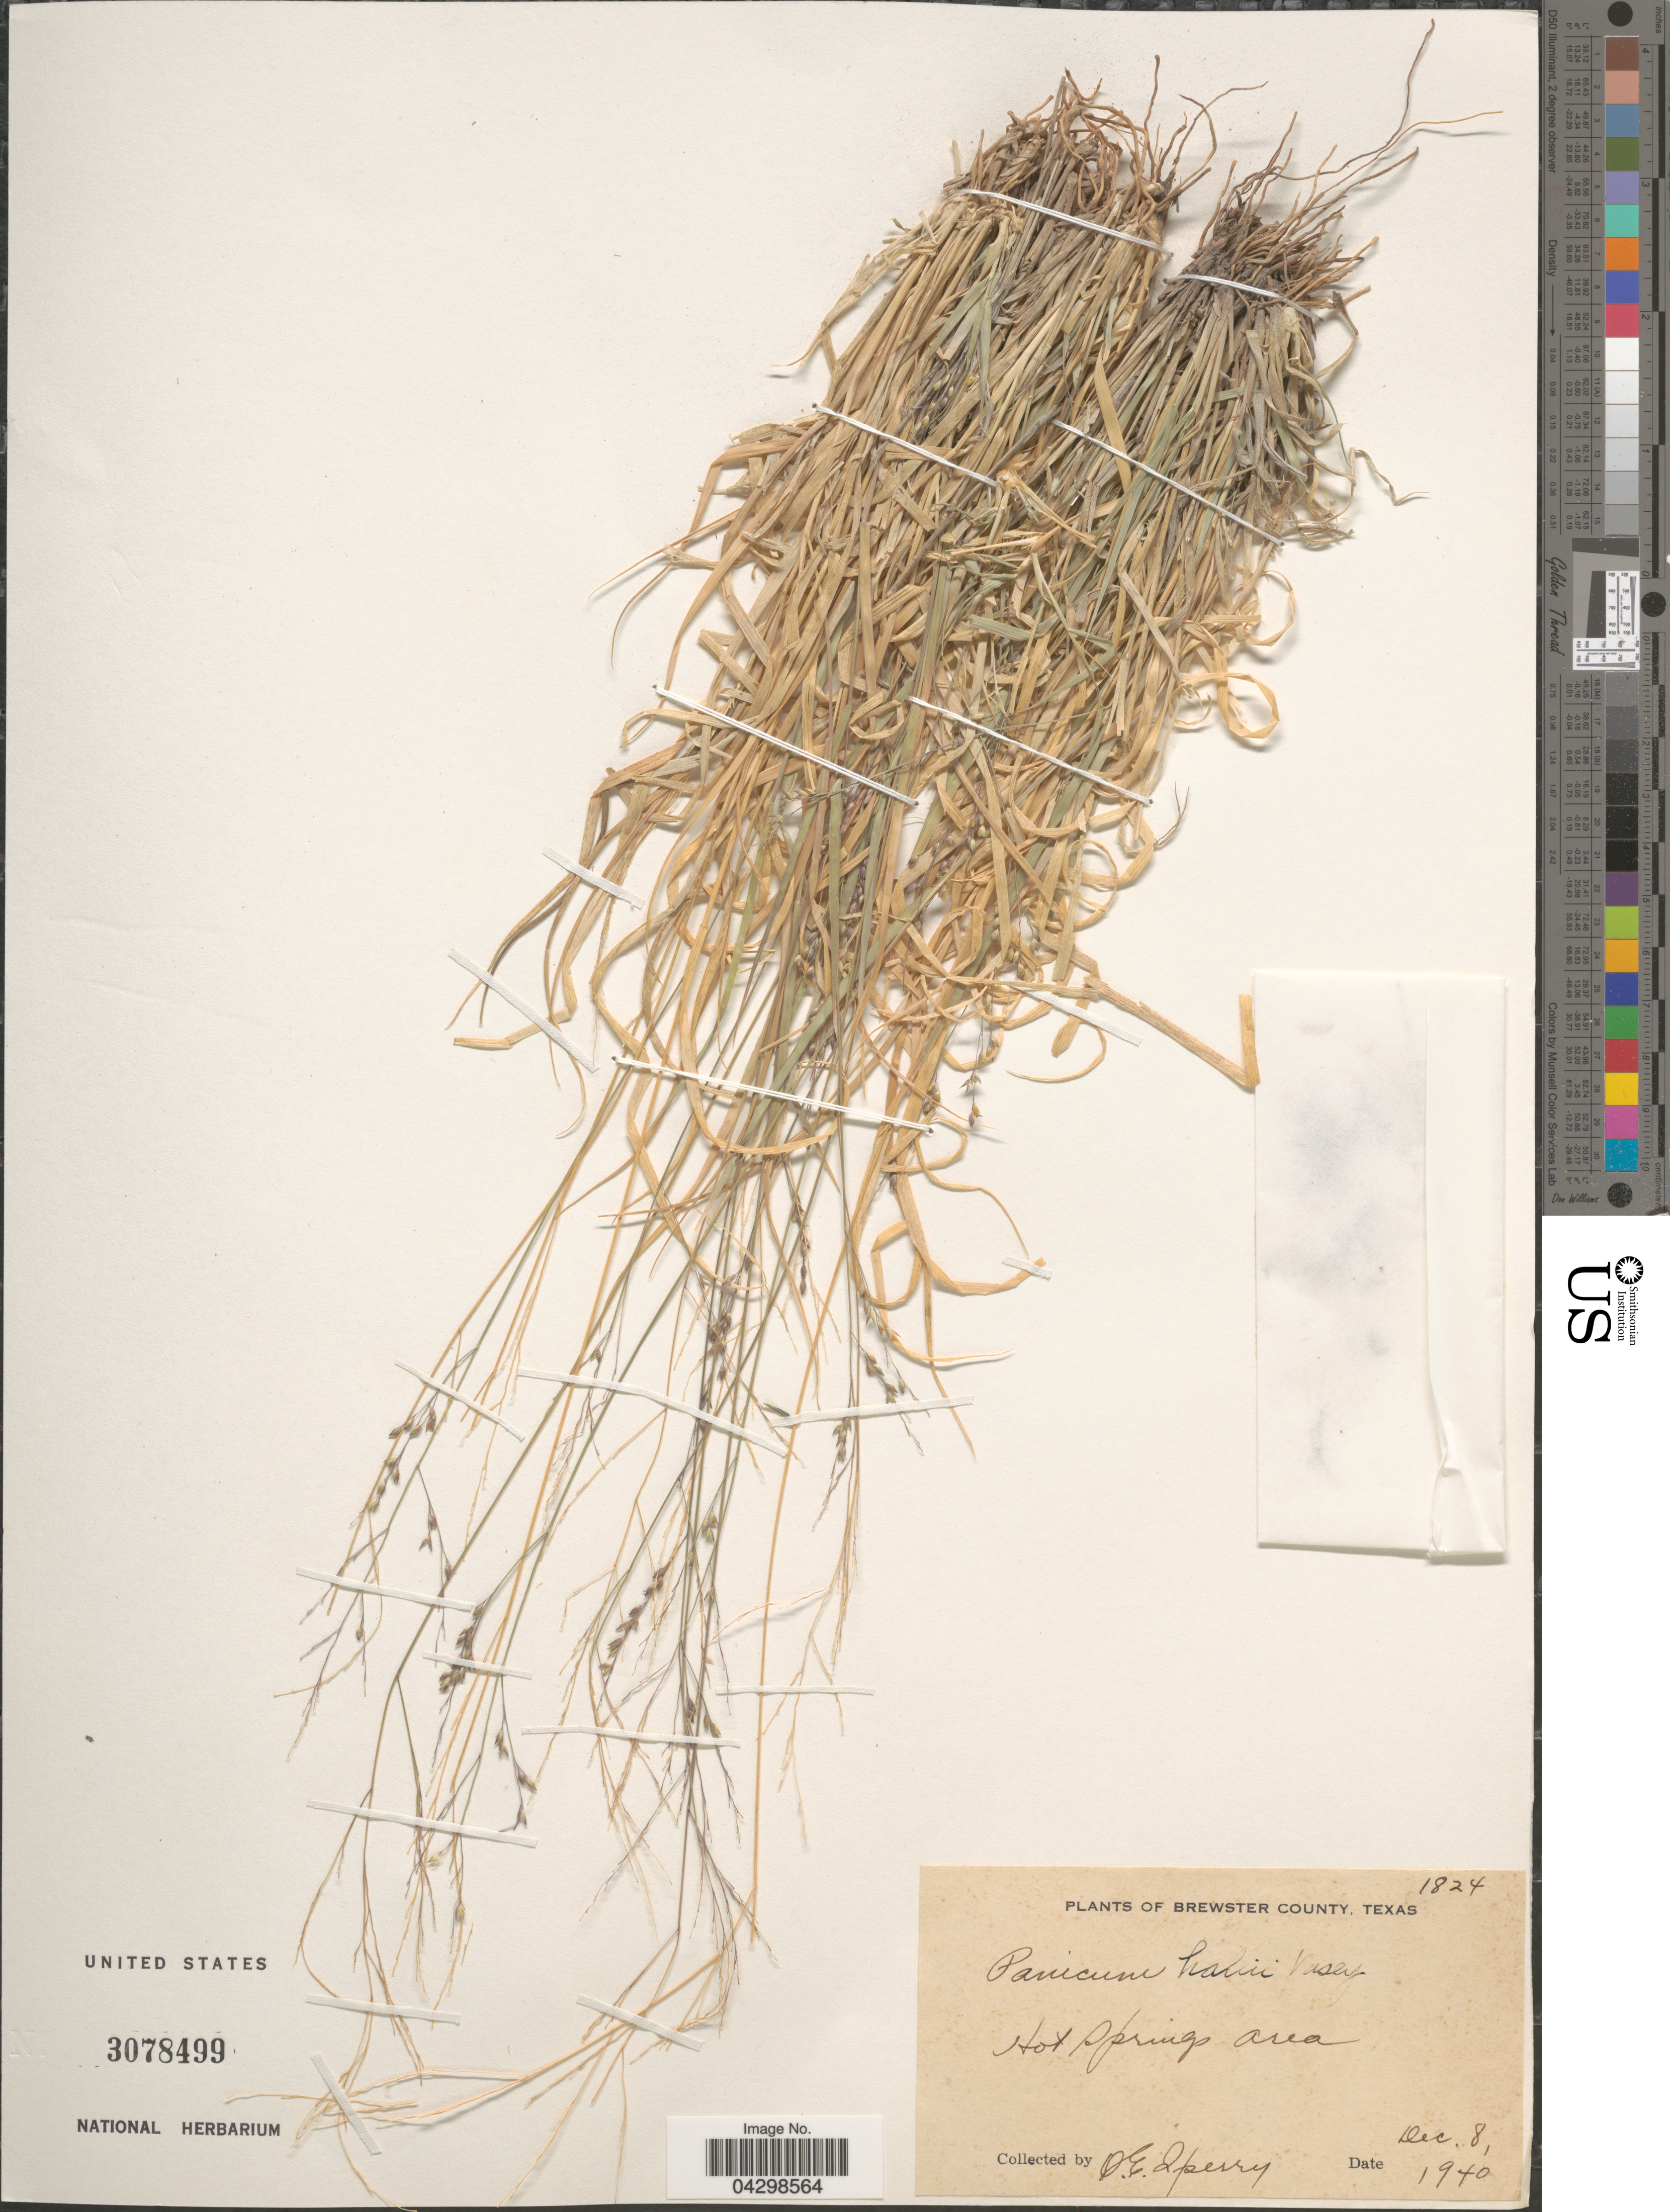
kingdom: Plantae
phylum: Tracheophyta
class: Liliopsida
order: Poales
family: Poaceae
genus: Panicum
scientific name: Panicum hallii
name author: Vasey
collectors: O. E. Sperry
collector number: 1824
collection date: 1940-12-08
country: United States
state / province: Texas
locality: Brewster County. Hot Springs area.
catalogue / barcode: US 3078499